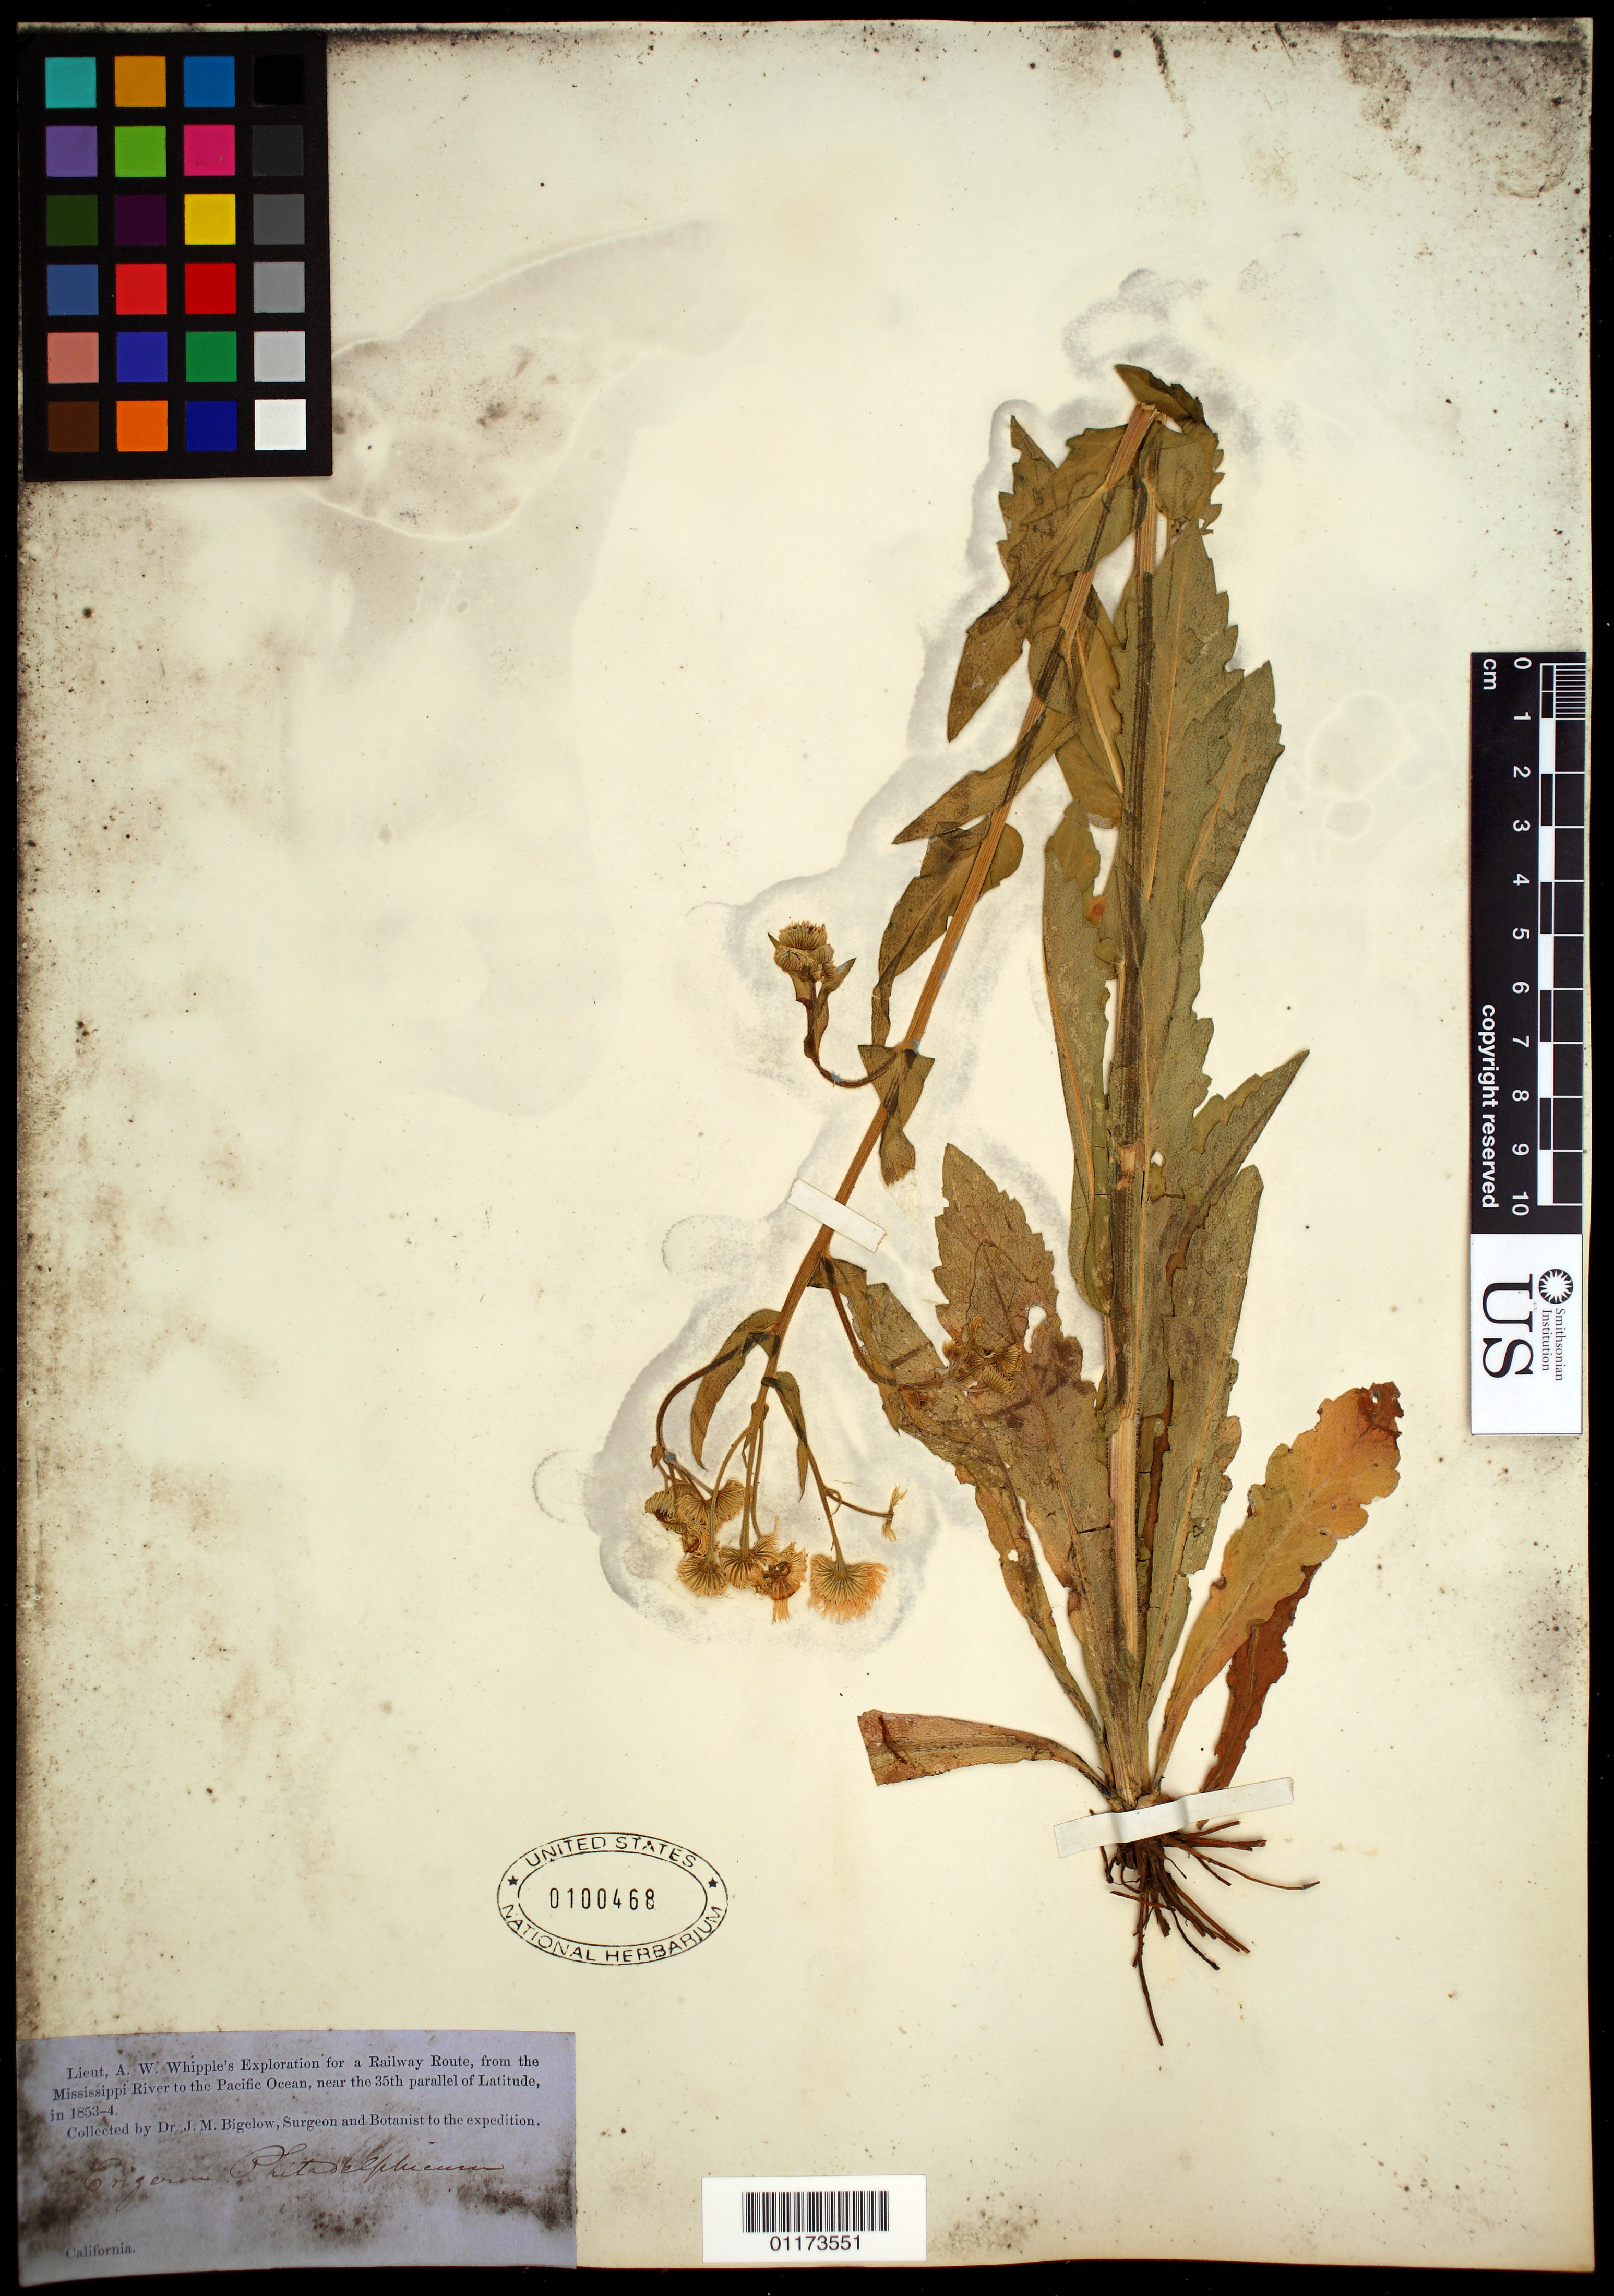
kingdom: Plantae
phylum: Tracheophyta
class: Magnoliopsida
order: Asterales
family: Asteraceae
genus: Erigeron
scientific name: Erigeron philadelphicus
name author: L.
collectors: J. M. Bigelow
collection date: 1853/1854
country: United States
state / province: California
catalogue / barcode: US 100468